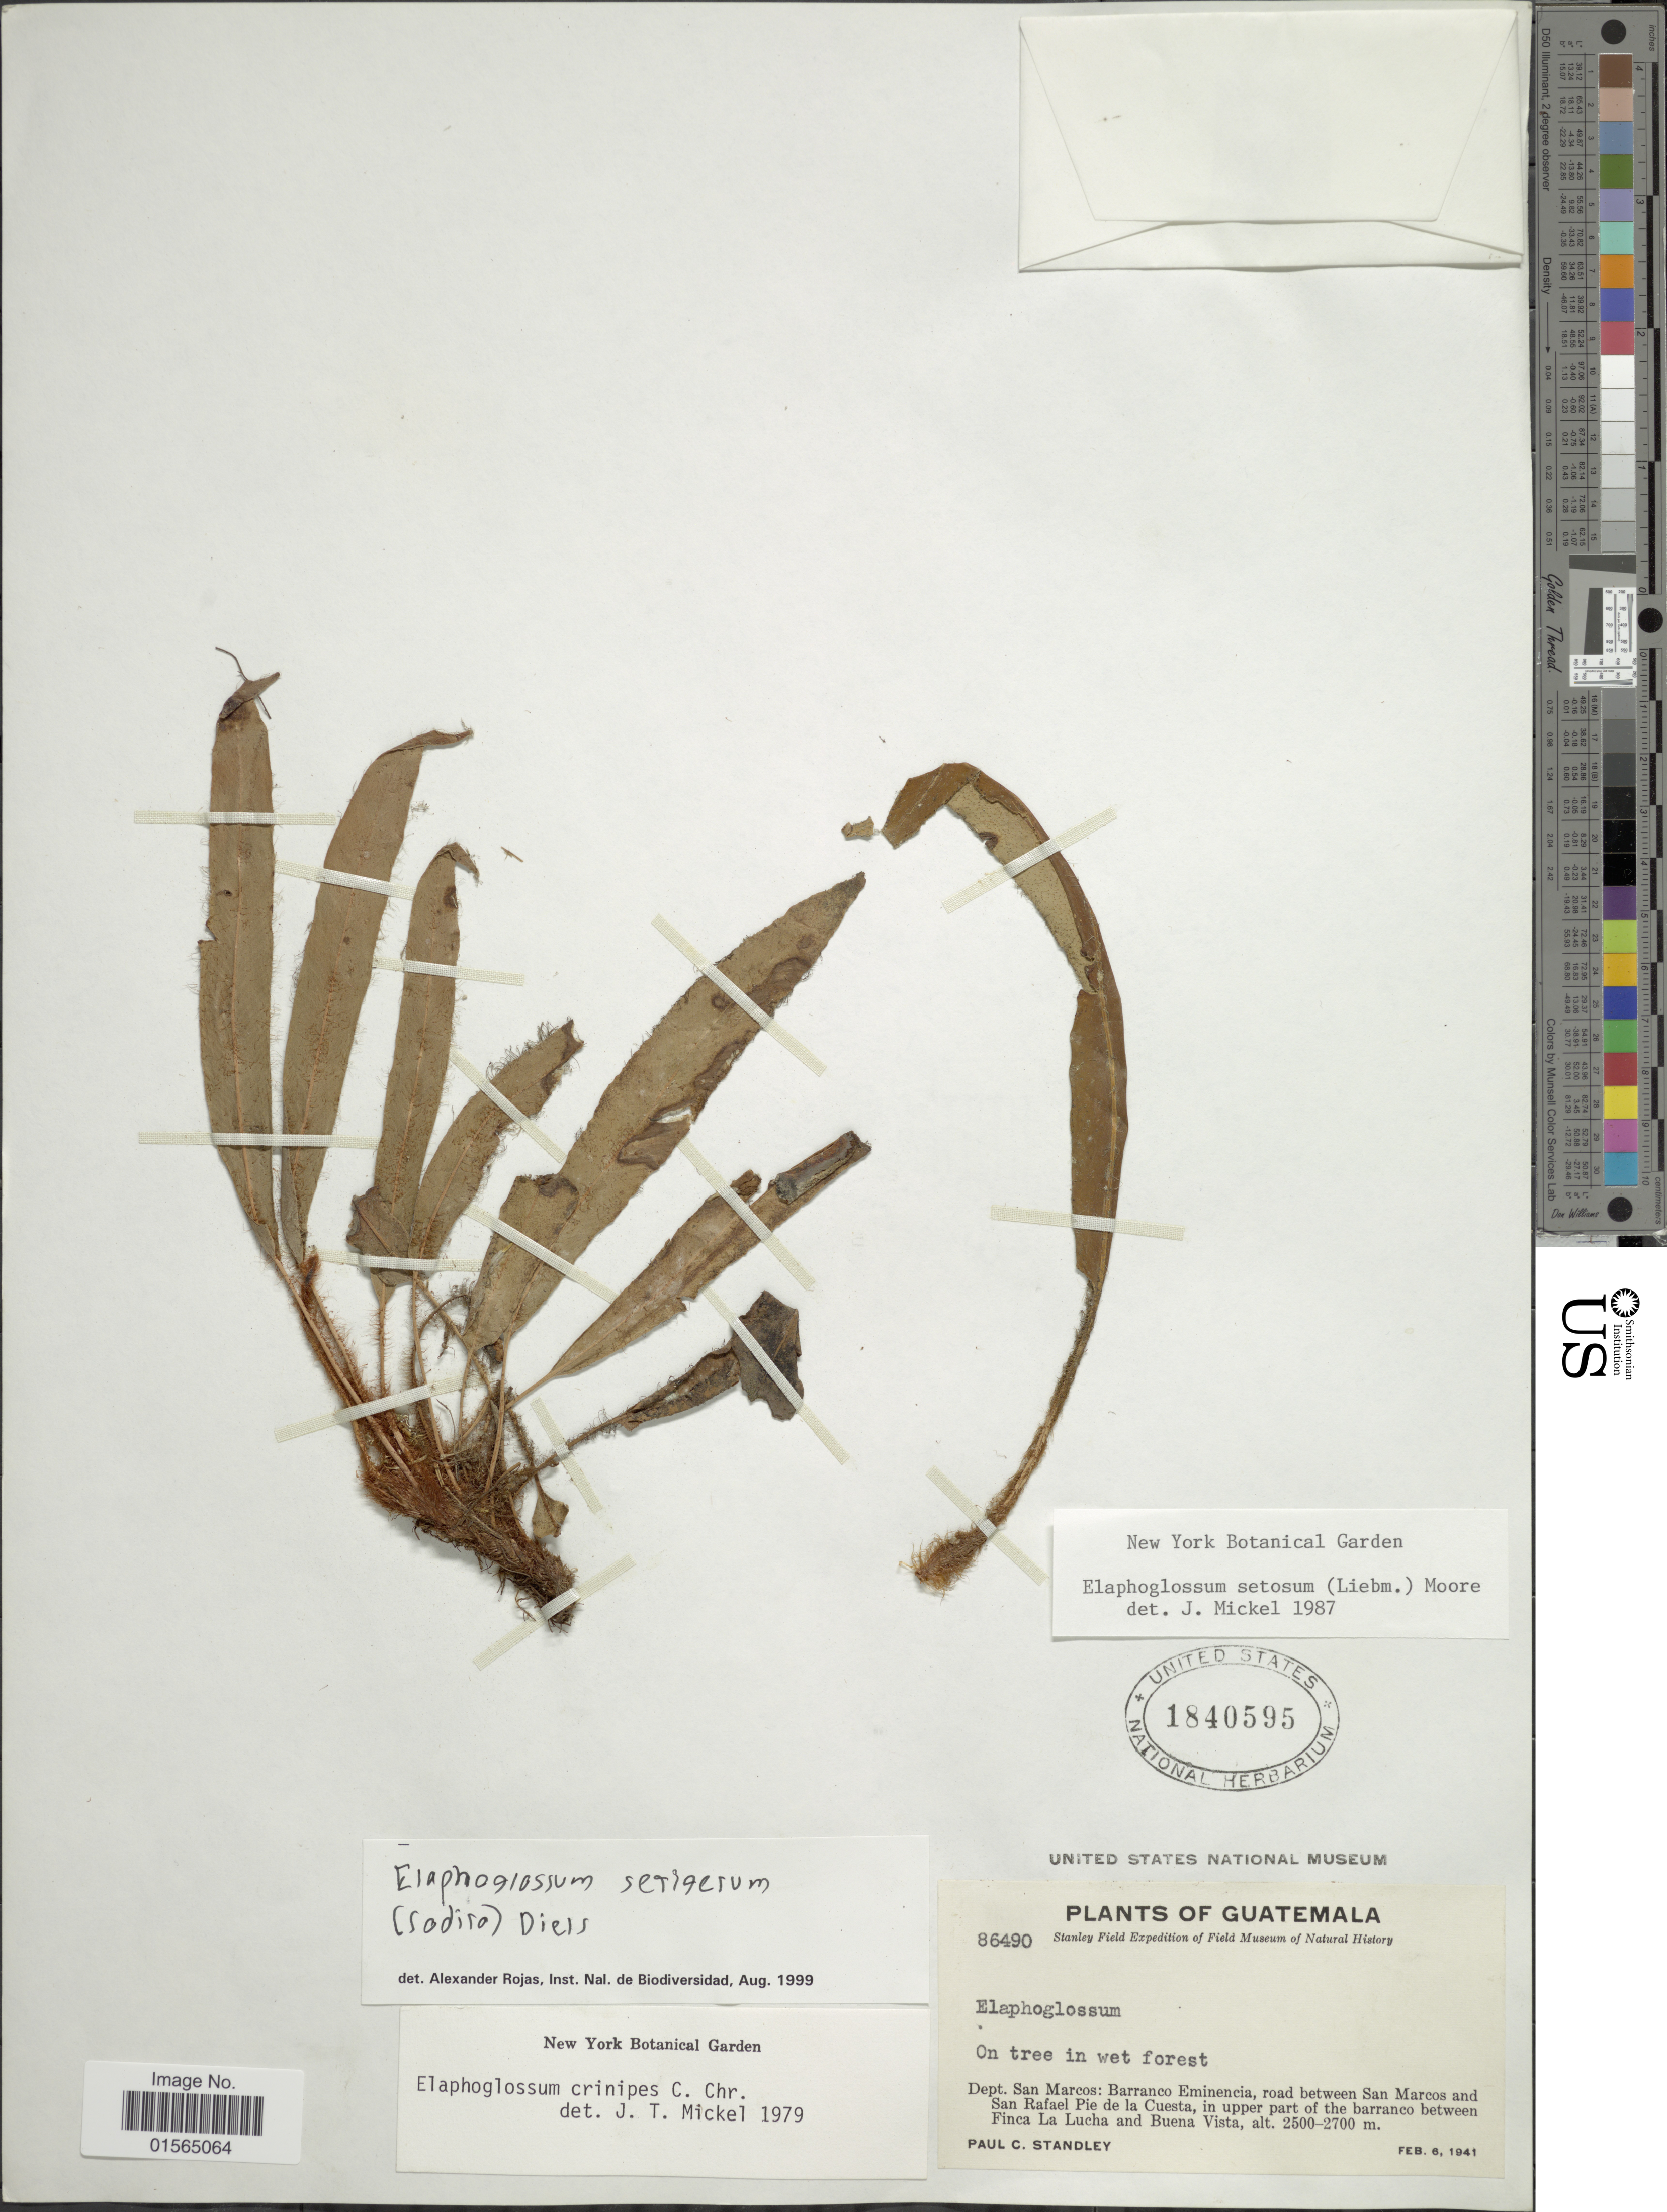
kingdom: Plantae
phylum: Tracheophyta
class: Polypodiopsida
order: Polypodiales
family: Dryopteridaceae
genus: Elaphoglossum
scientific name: Elaphoglossum setosum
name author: (Liebm.) T. Moore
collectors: P. C. Standley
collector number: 86490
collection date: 1941-02-06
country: Guatemala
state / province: San Marcos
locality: Barranco Eminencia, road between San Marcos and San Rafael Pie de la Cuesta, in upper part of the barranco between Finca La Lucha and Buena Vista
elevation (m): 2500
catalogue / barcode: US 1840595